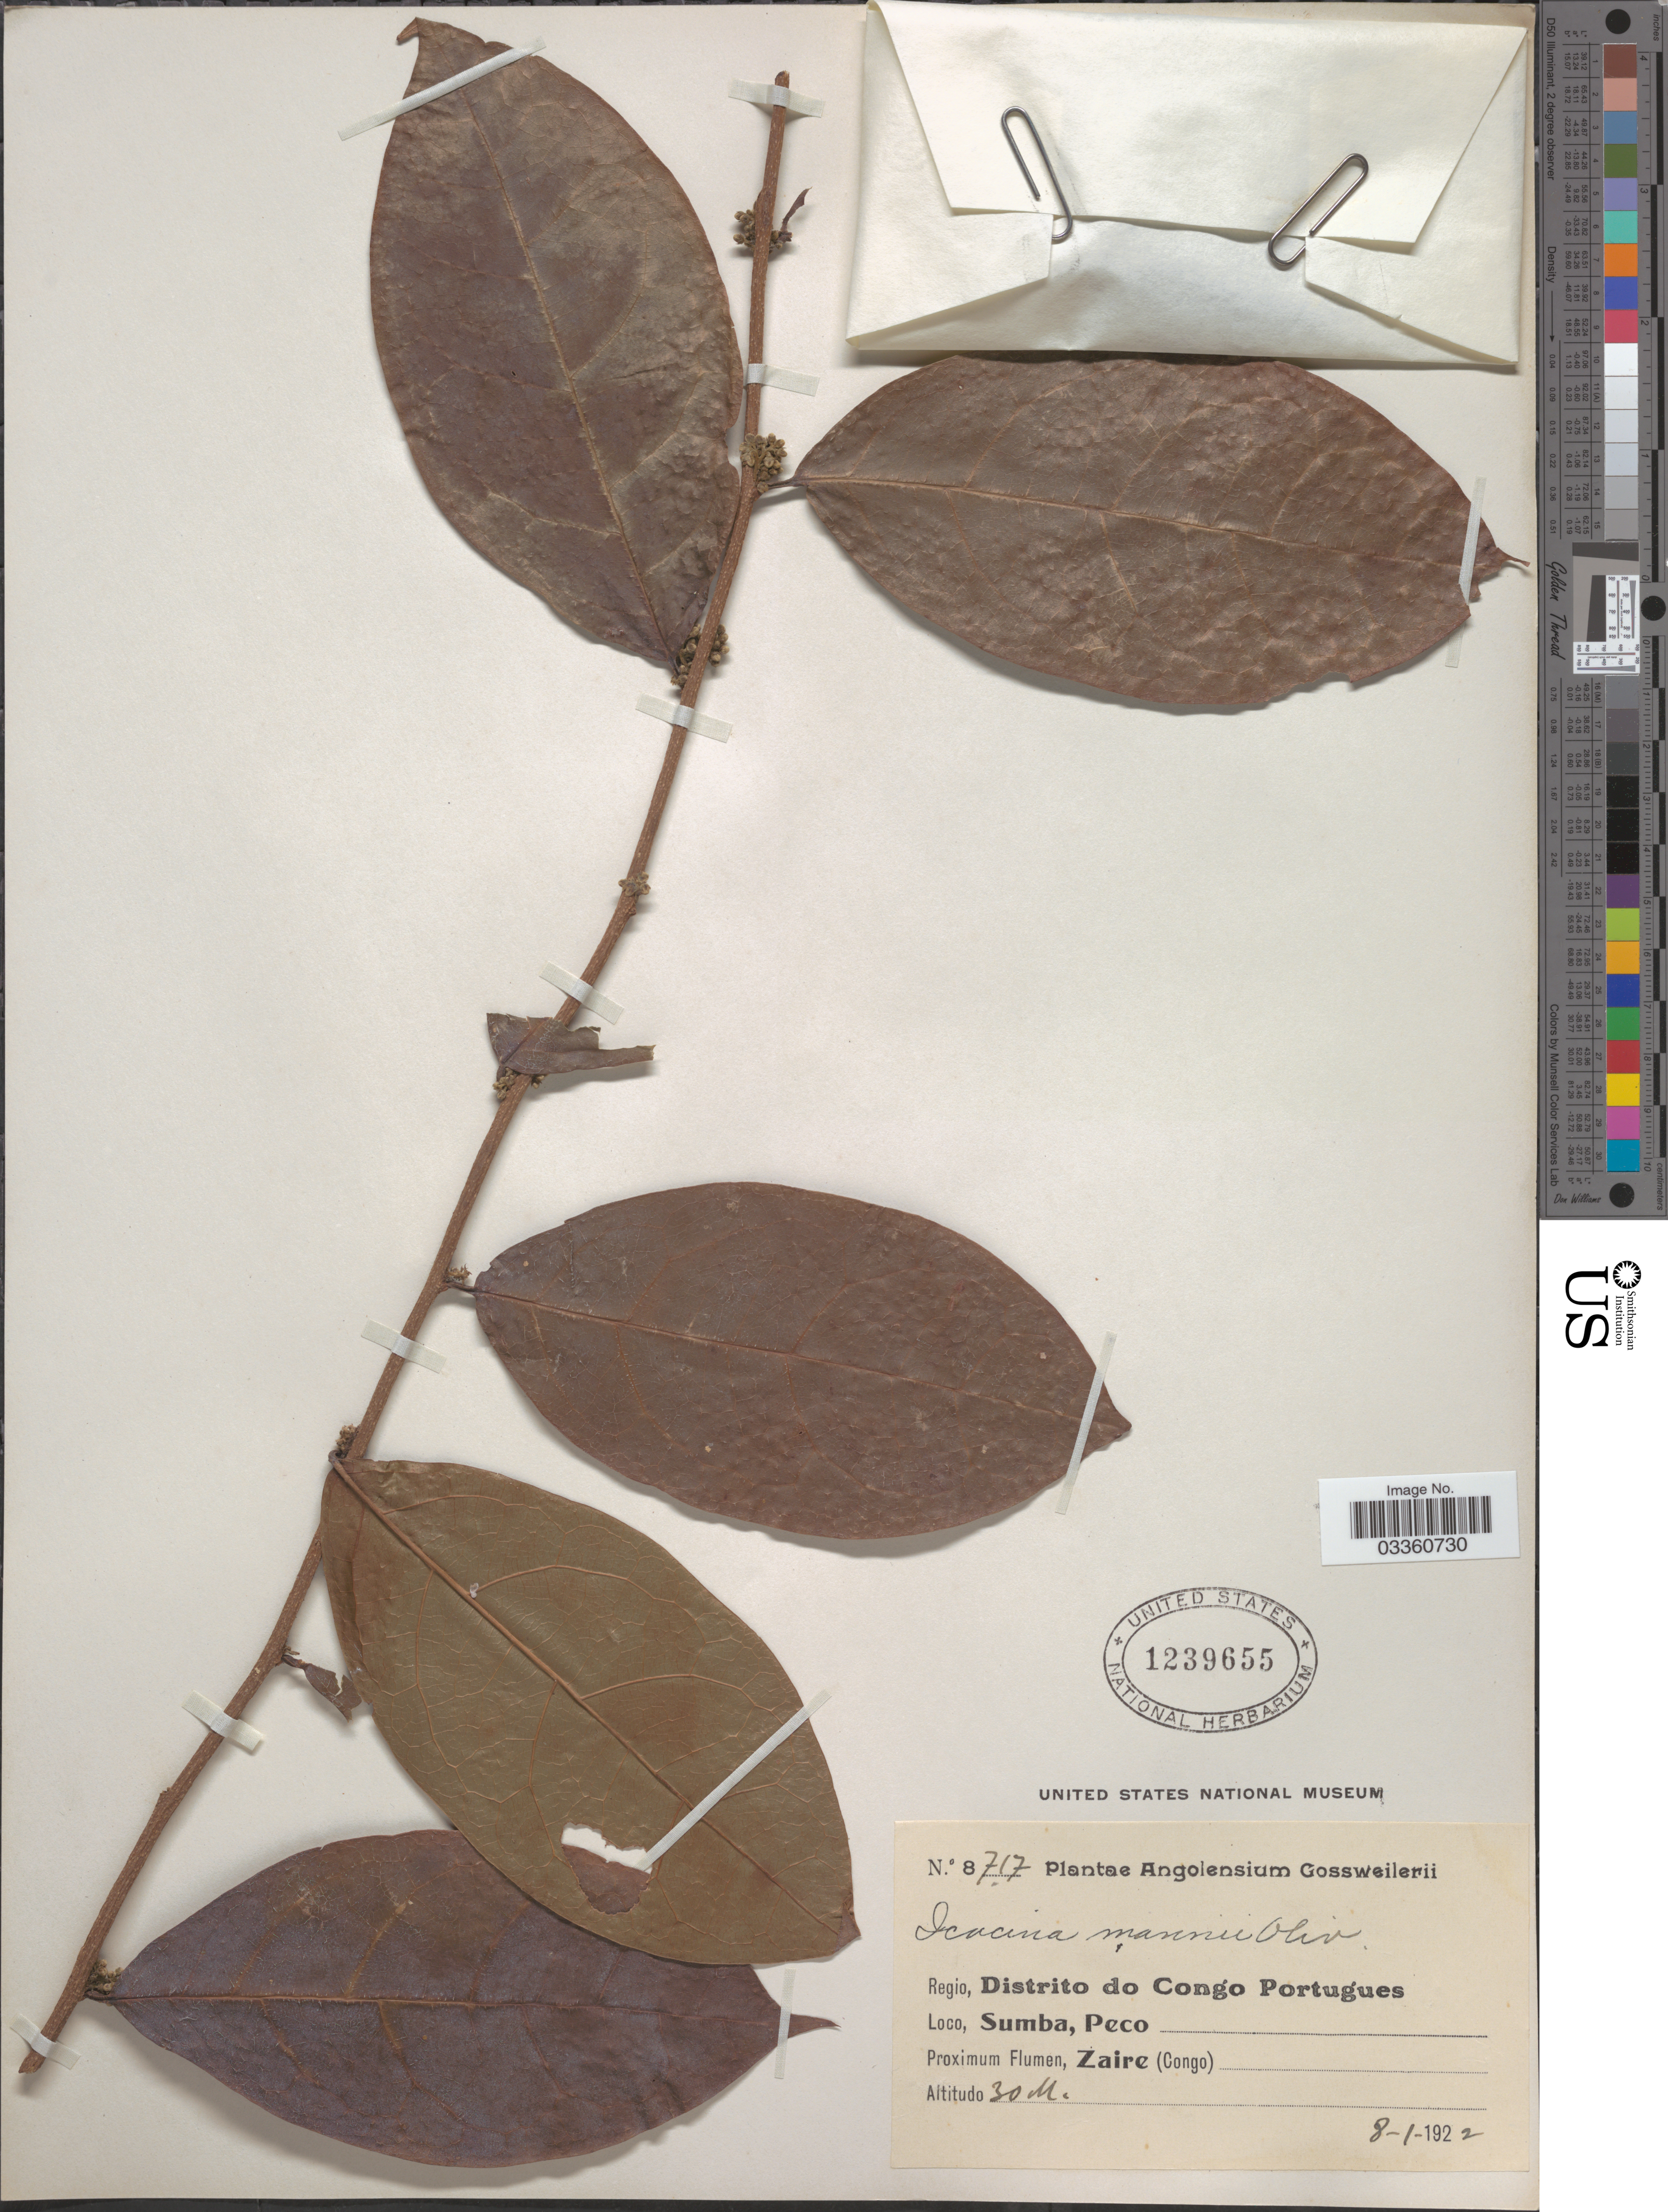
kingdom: Plantae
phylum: Tracheophyta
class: Magnoliopsida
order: Icacinales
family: Icacinaceae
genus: Icacina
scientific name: Icacina mannii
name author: Oliv.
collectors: -. Gossweiler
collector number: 8717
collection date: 1922-01-08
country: Angola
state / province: Zaire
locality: Regio, Distrito do Congo Portugues, Sumba, Peco.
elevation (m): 30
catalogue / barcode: US 1239655